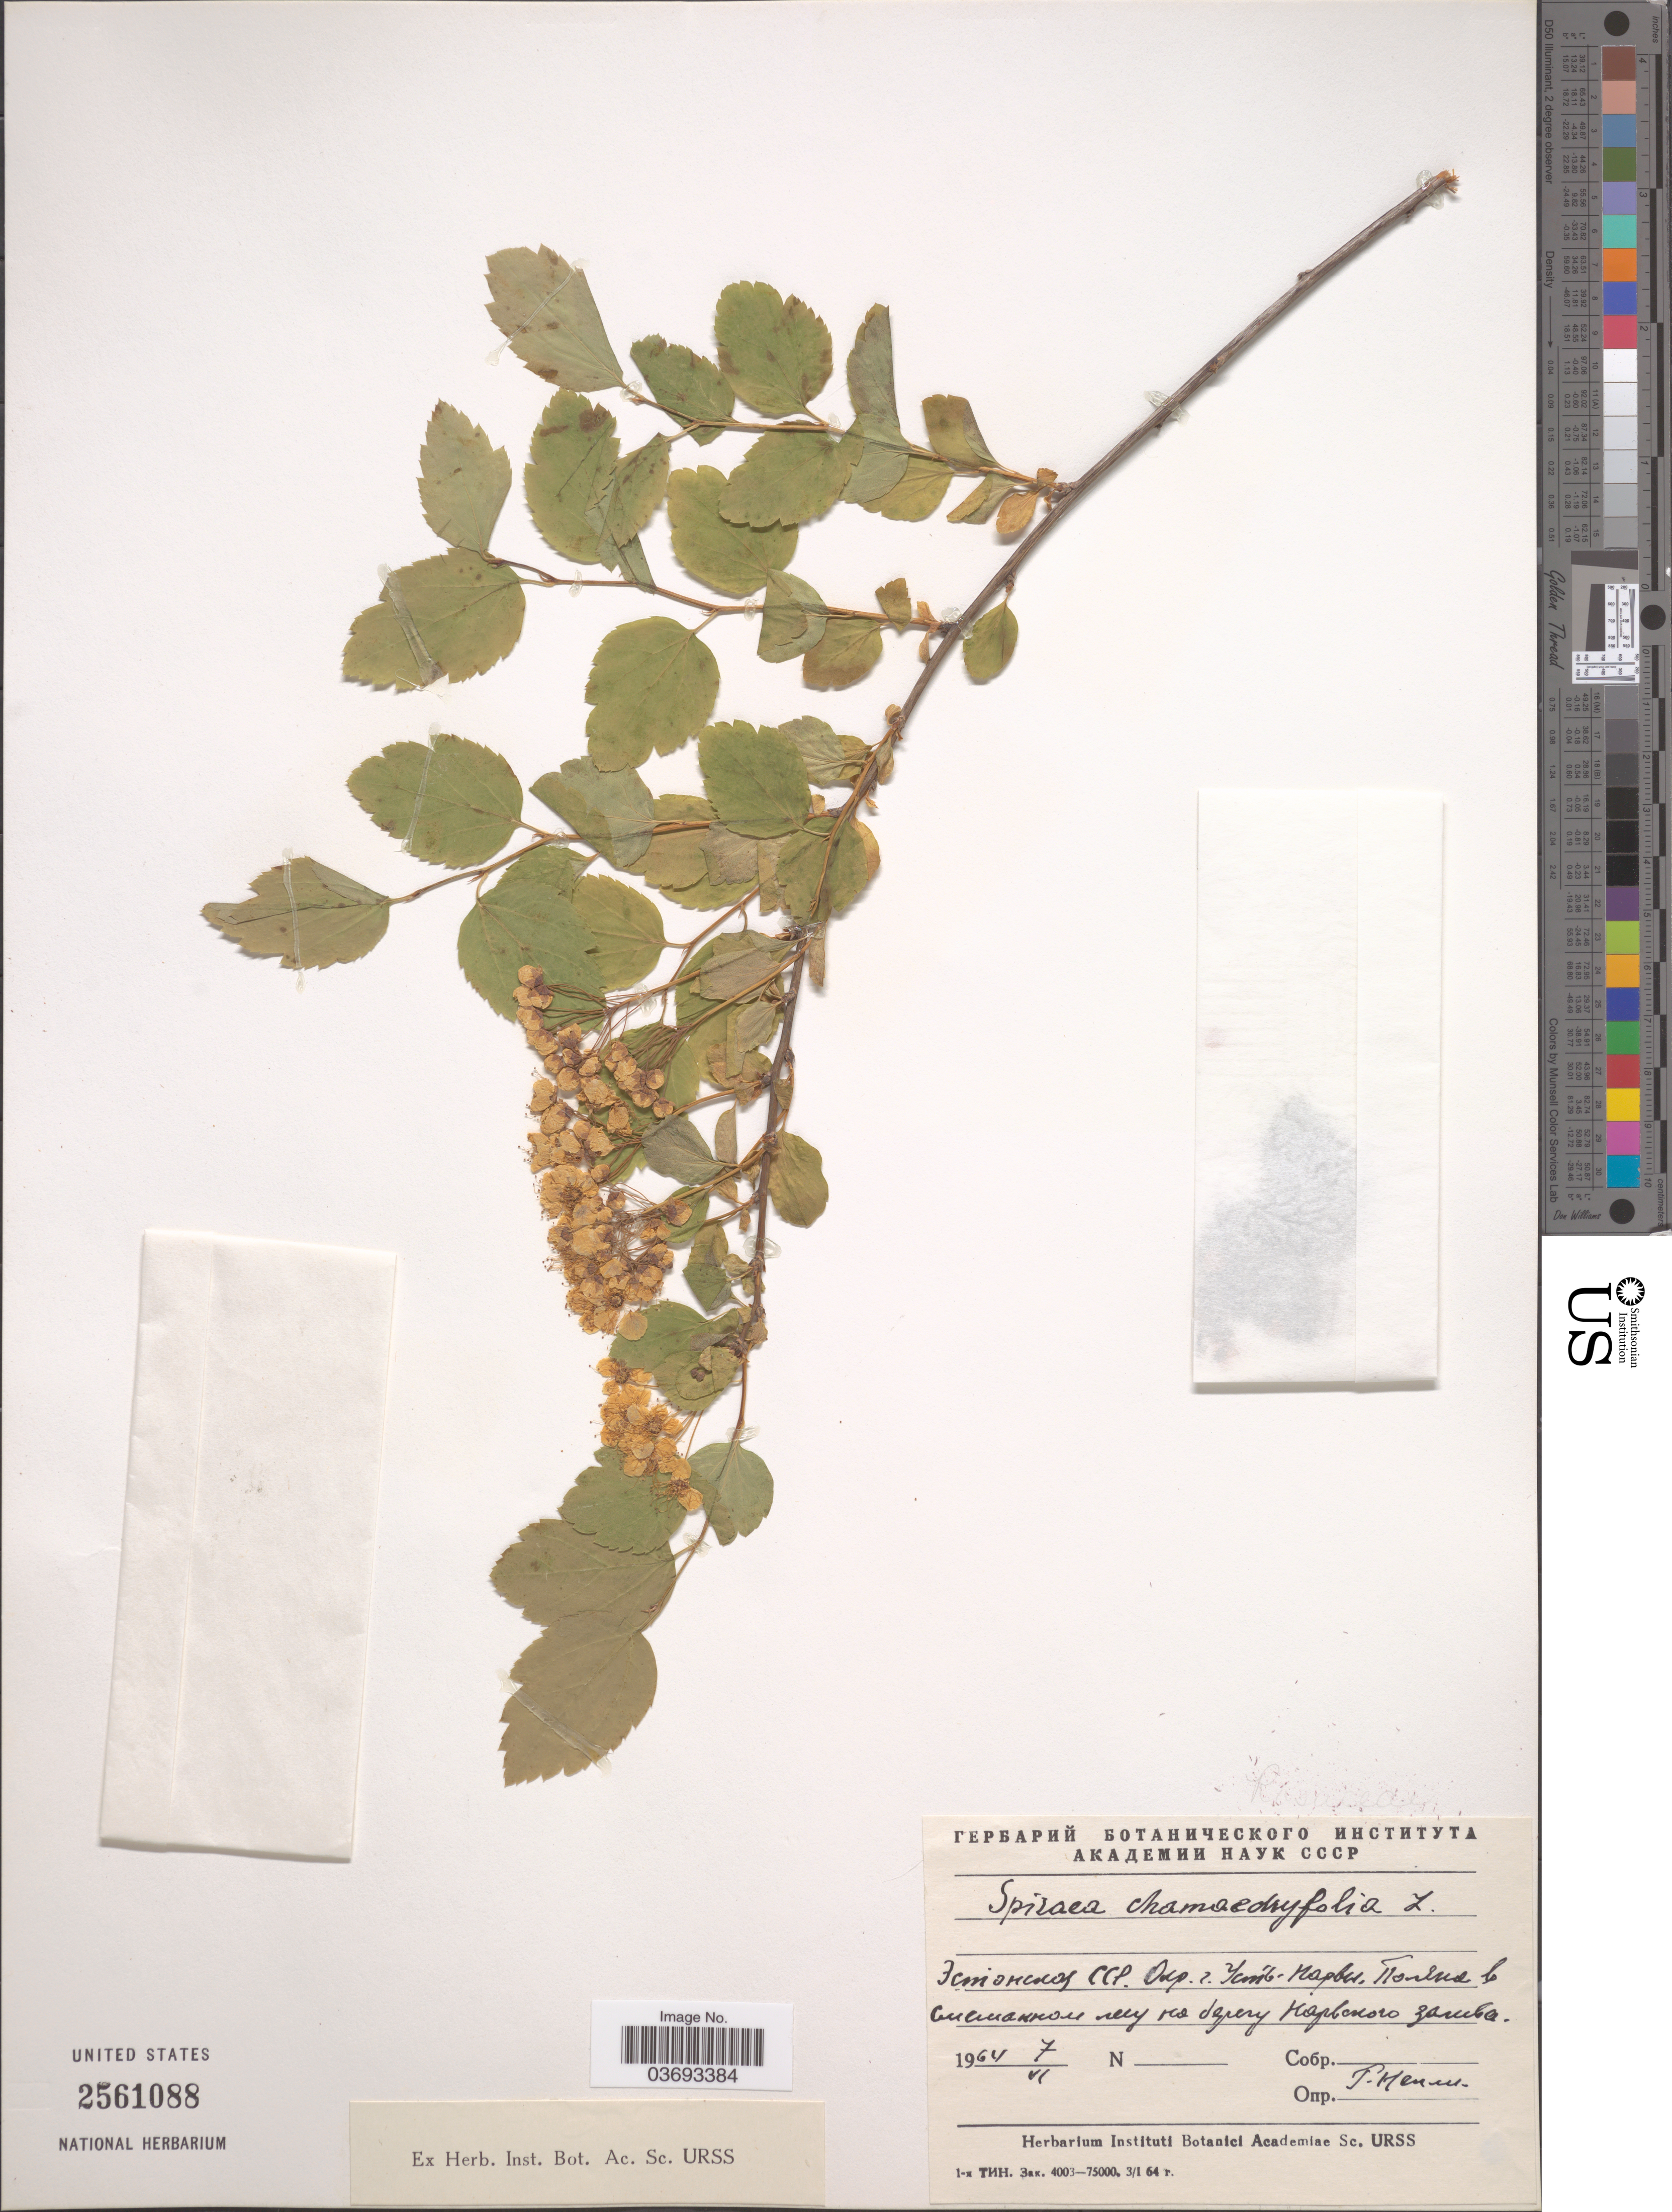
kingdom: Plantae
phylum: Tracheophyta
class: Magnoliopsida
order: Rosales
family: Rosaceae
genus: Spiraea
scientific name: Spiraea chamaedryfolia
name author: L.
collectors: G. Nepli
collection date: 1964-06-07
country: Estonia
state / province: Ida-Virumaa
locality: Ust- Narva (now Narva- Joesuu).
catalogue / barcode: US 2561088